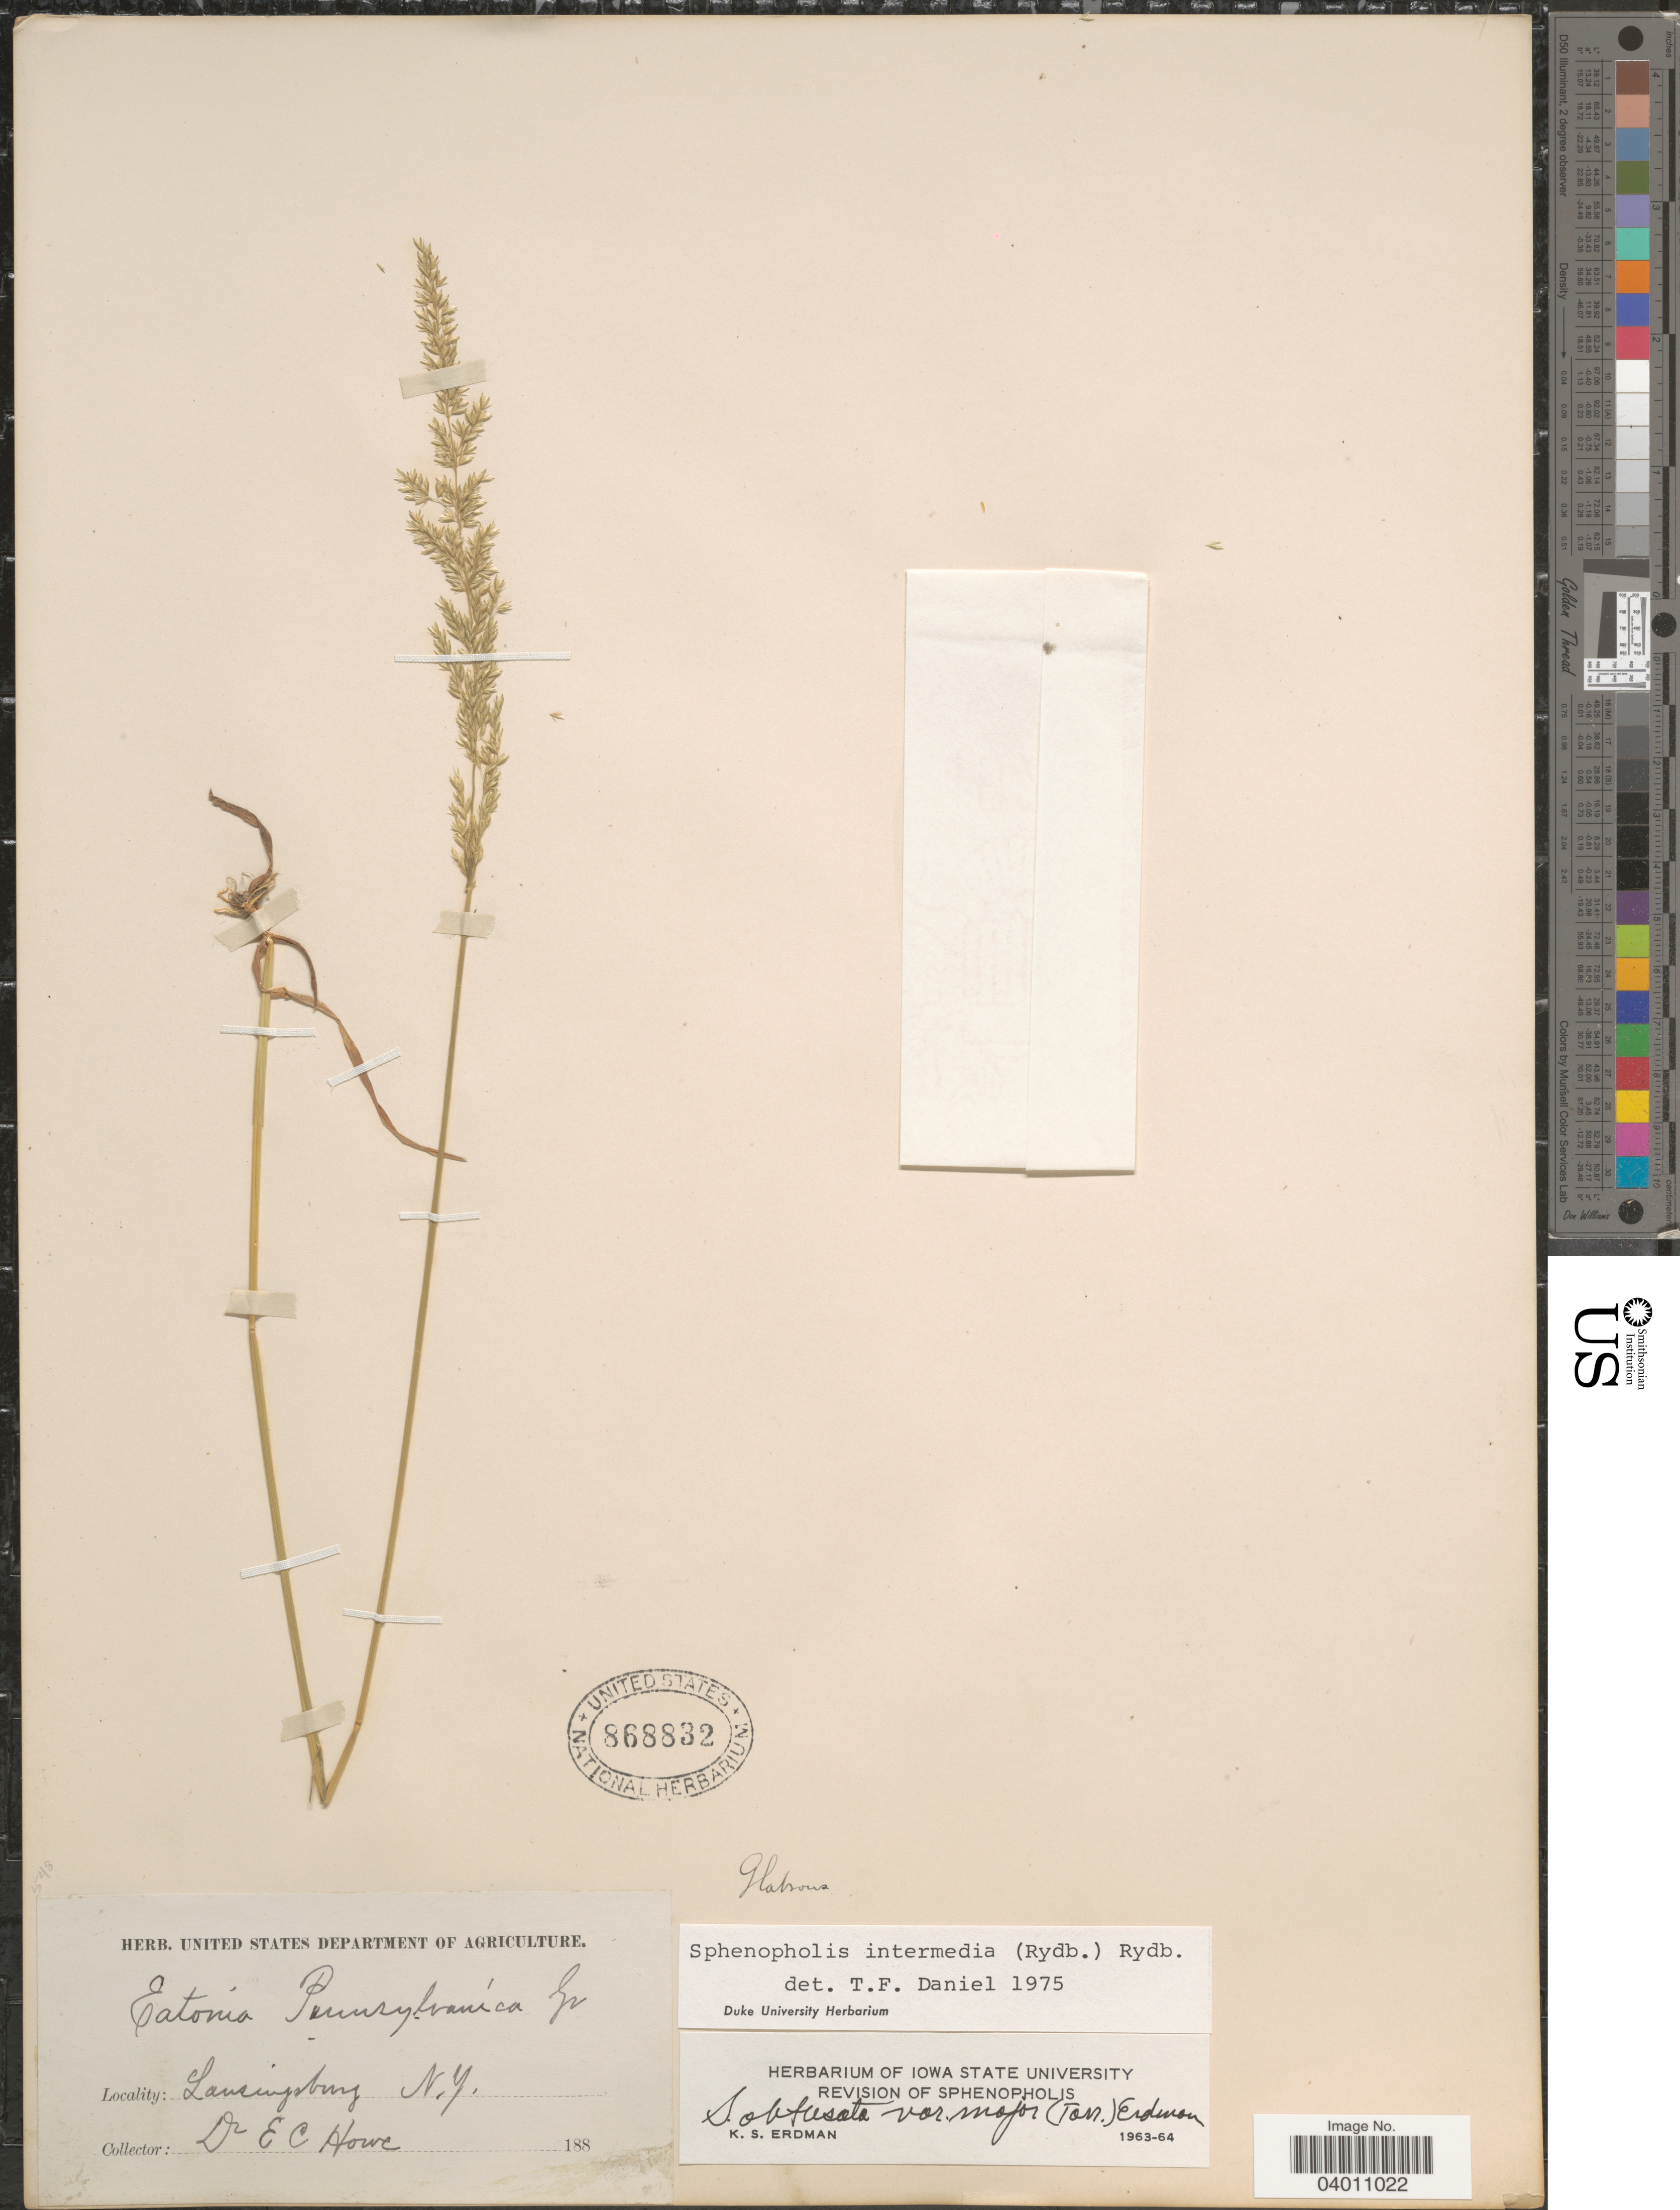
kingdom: Plantae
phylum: Tracheophyta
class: Liliopsida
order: Poales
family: Poaceae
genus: Sphenopholis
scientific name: Sphenopholis intermedia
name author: (Rydb.) Rydb.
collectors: E. Howe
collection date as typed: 188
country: United States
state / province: New York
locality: Lansingsburg.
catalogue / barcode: US 868832